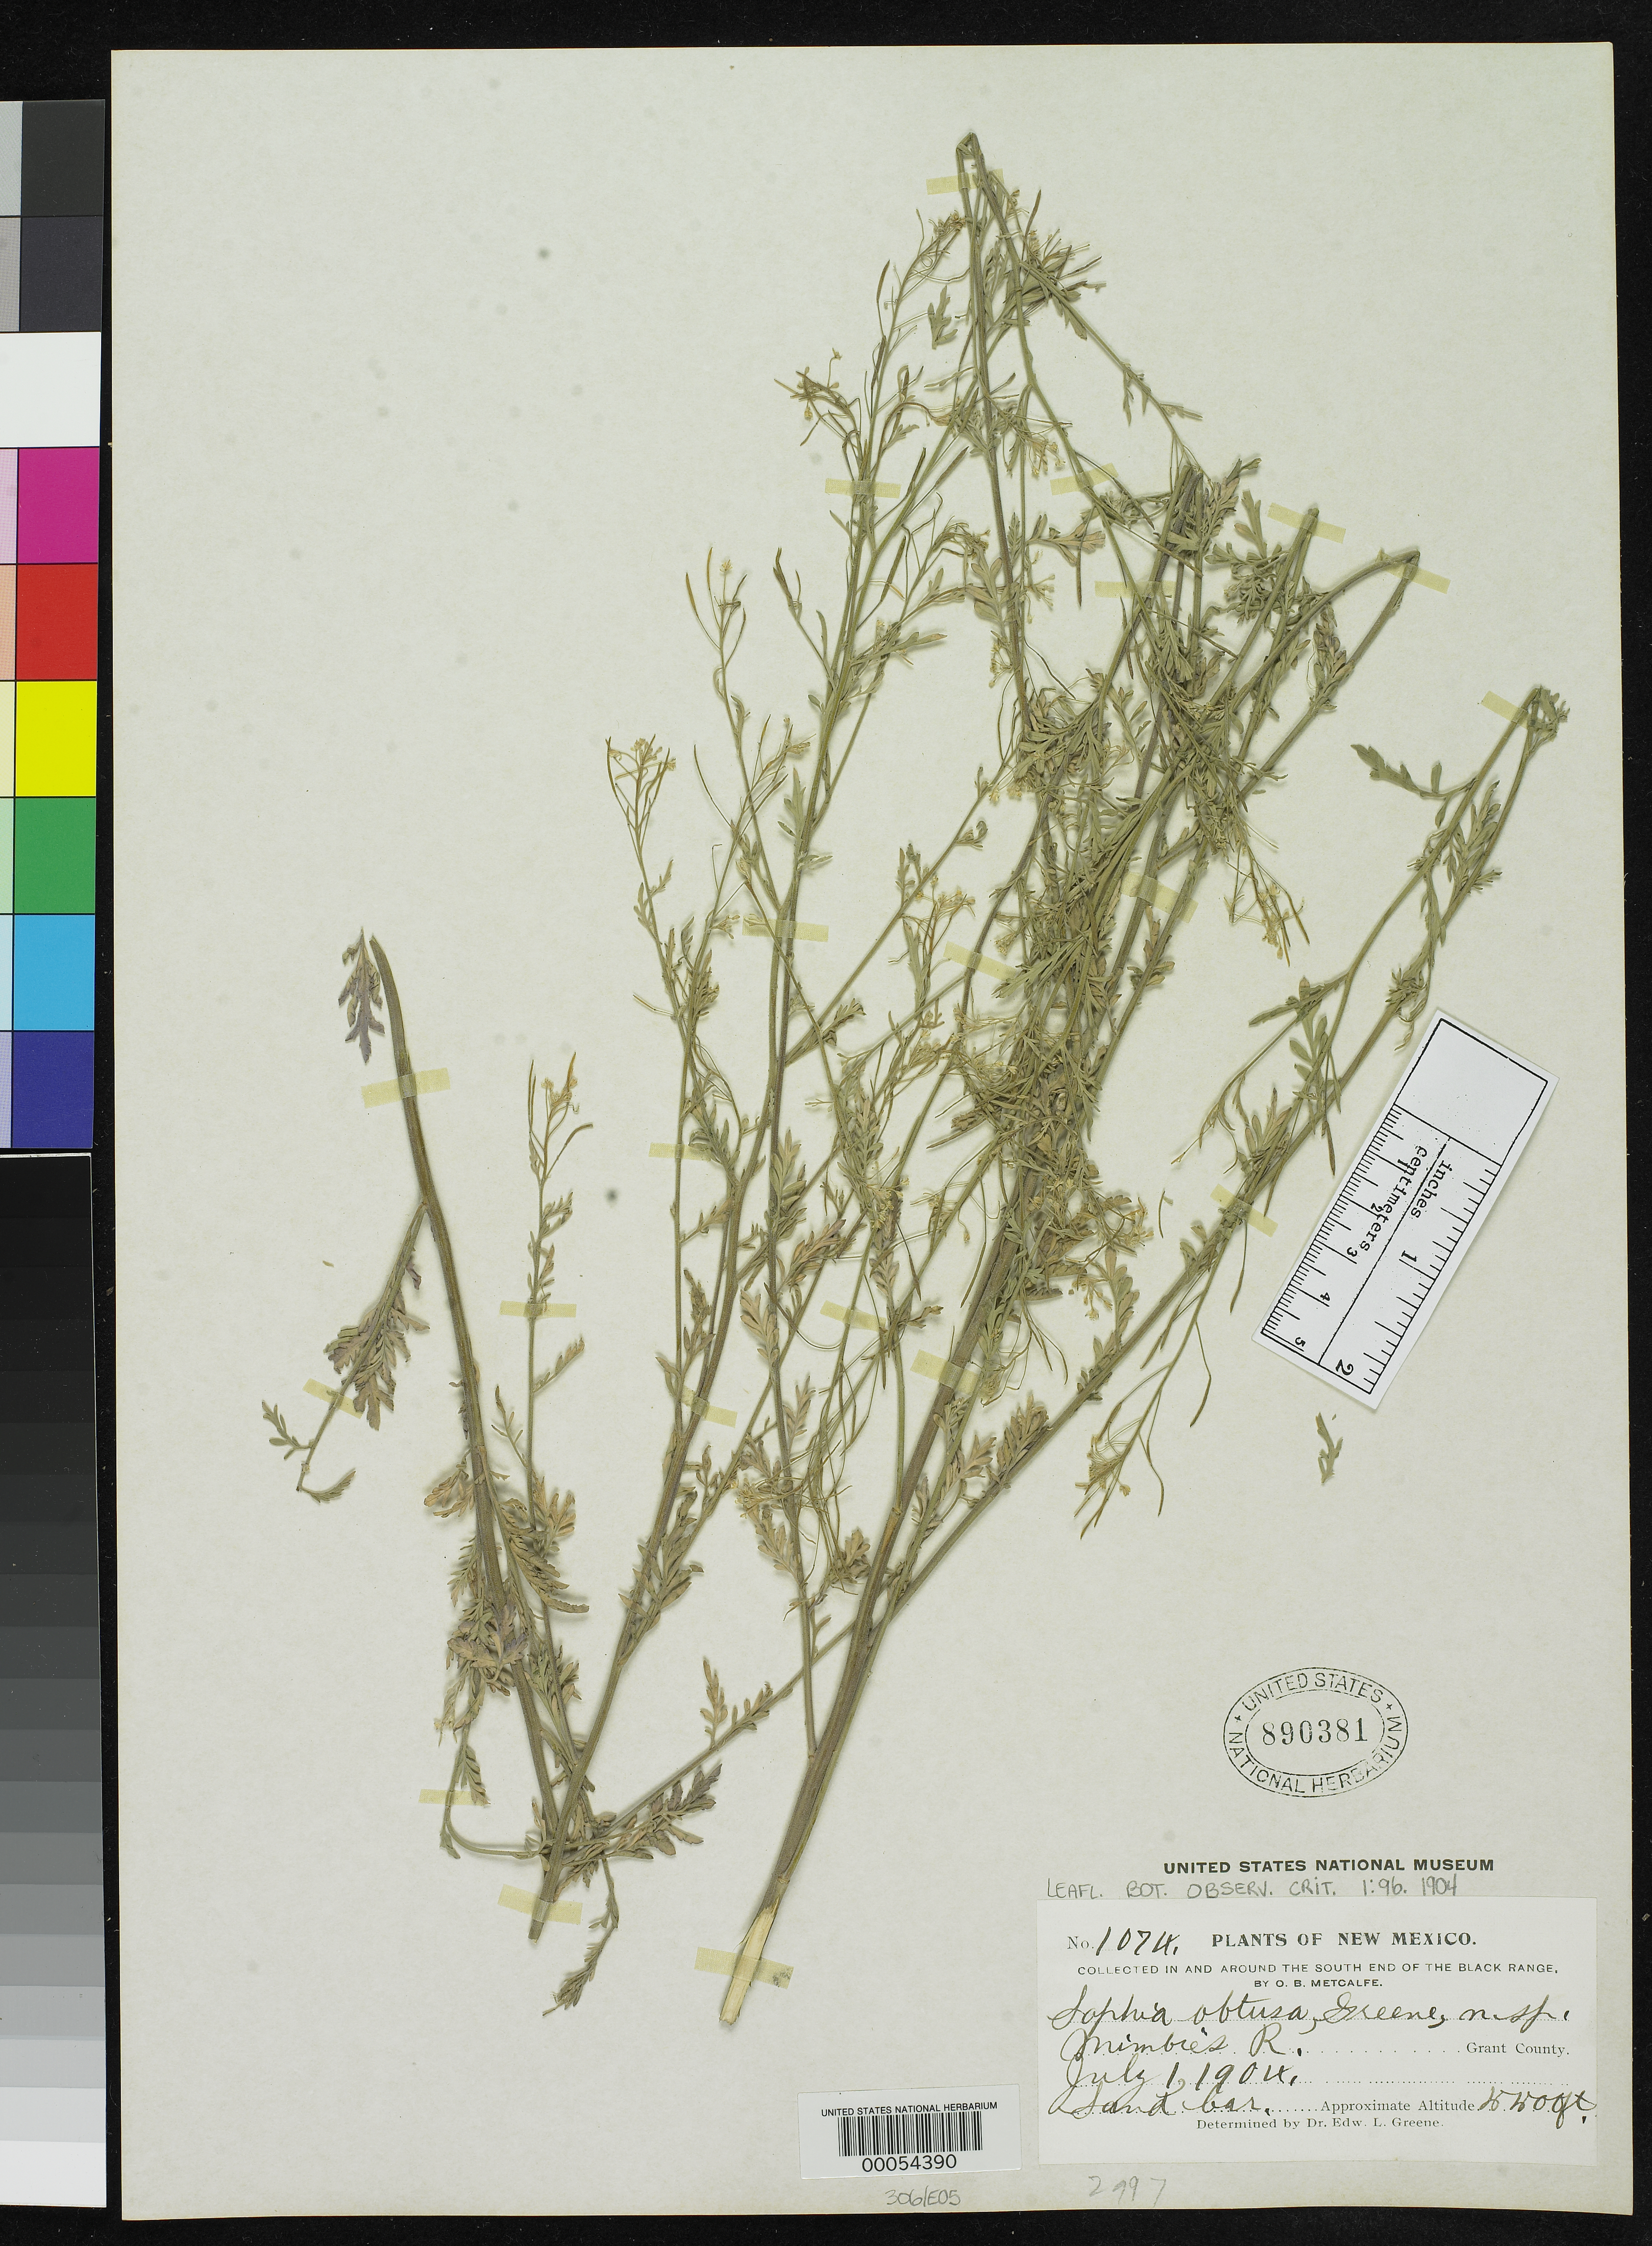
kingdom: Plantae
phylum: Tracheophyta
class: Magnoliopsida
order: Brassicales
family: Brassicaceae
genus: Sophia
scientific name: Sophia obtusa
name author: Greene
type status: Isotype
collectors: O. B. Metcalfe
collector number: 1074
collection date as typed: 01 Jul 1904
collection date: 1904-07-01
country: United States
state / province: New Mexico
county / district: Grant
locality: Mimbres River.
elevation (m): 1341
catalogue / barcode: US 890381